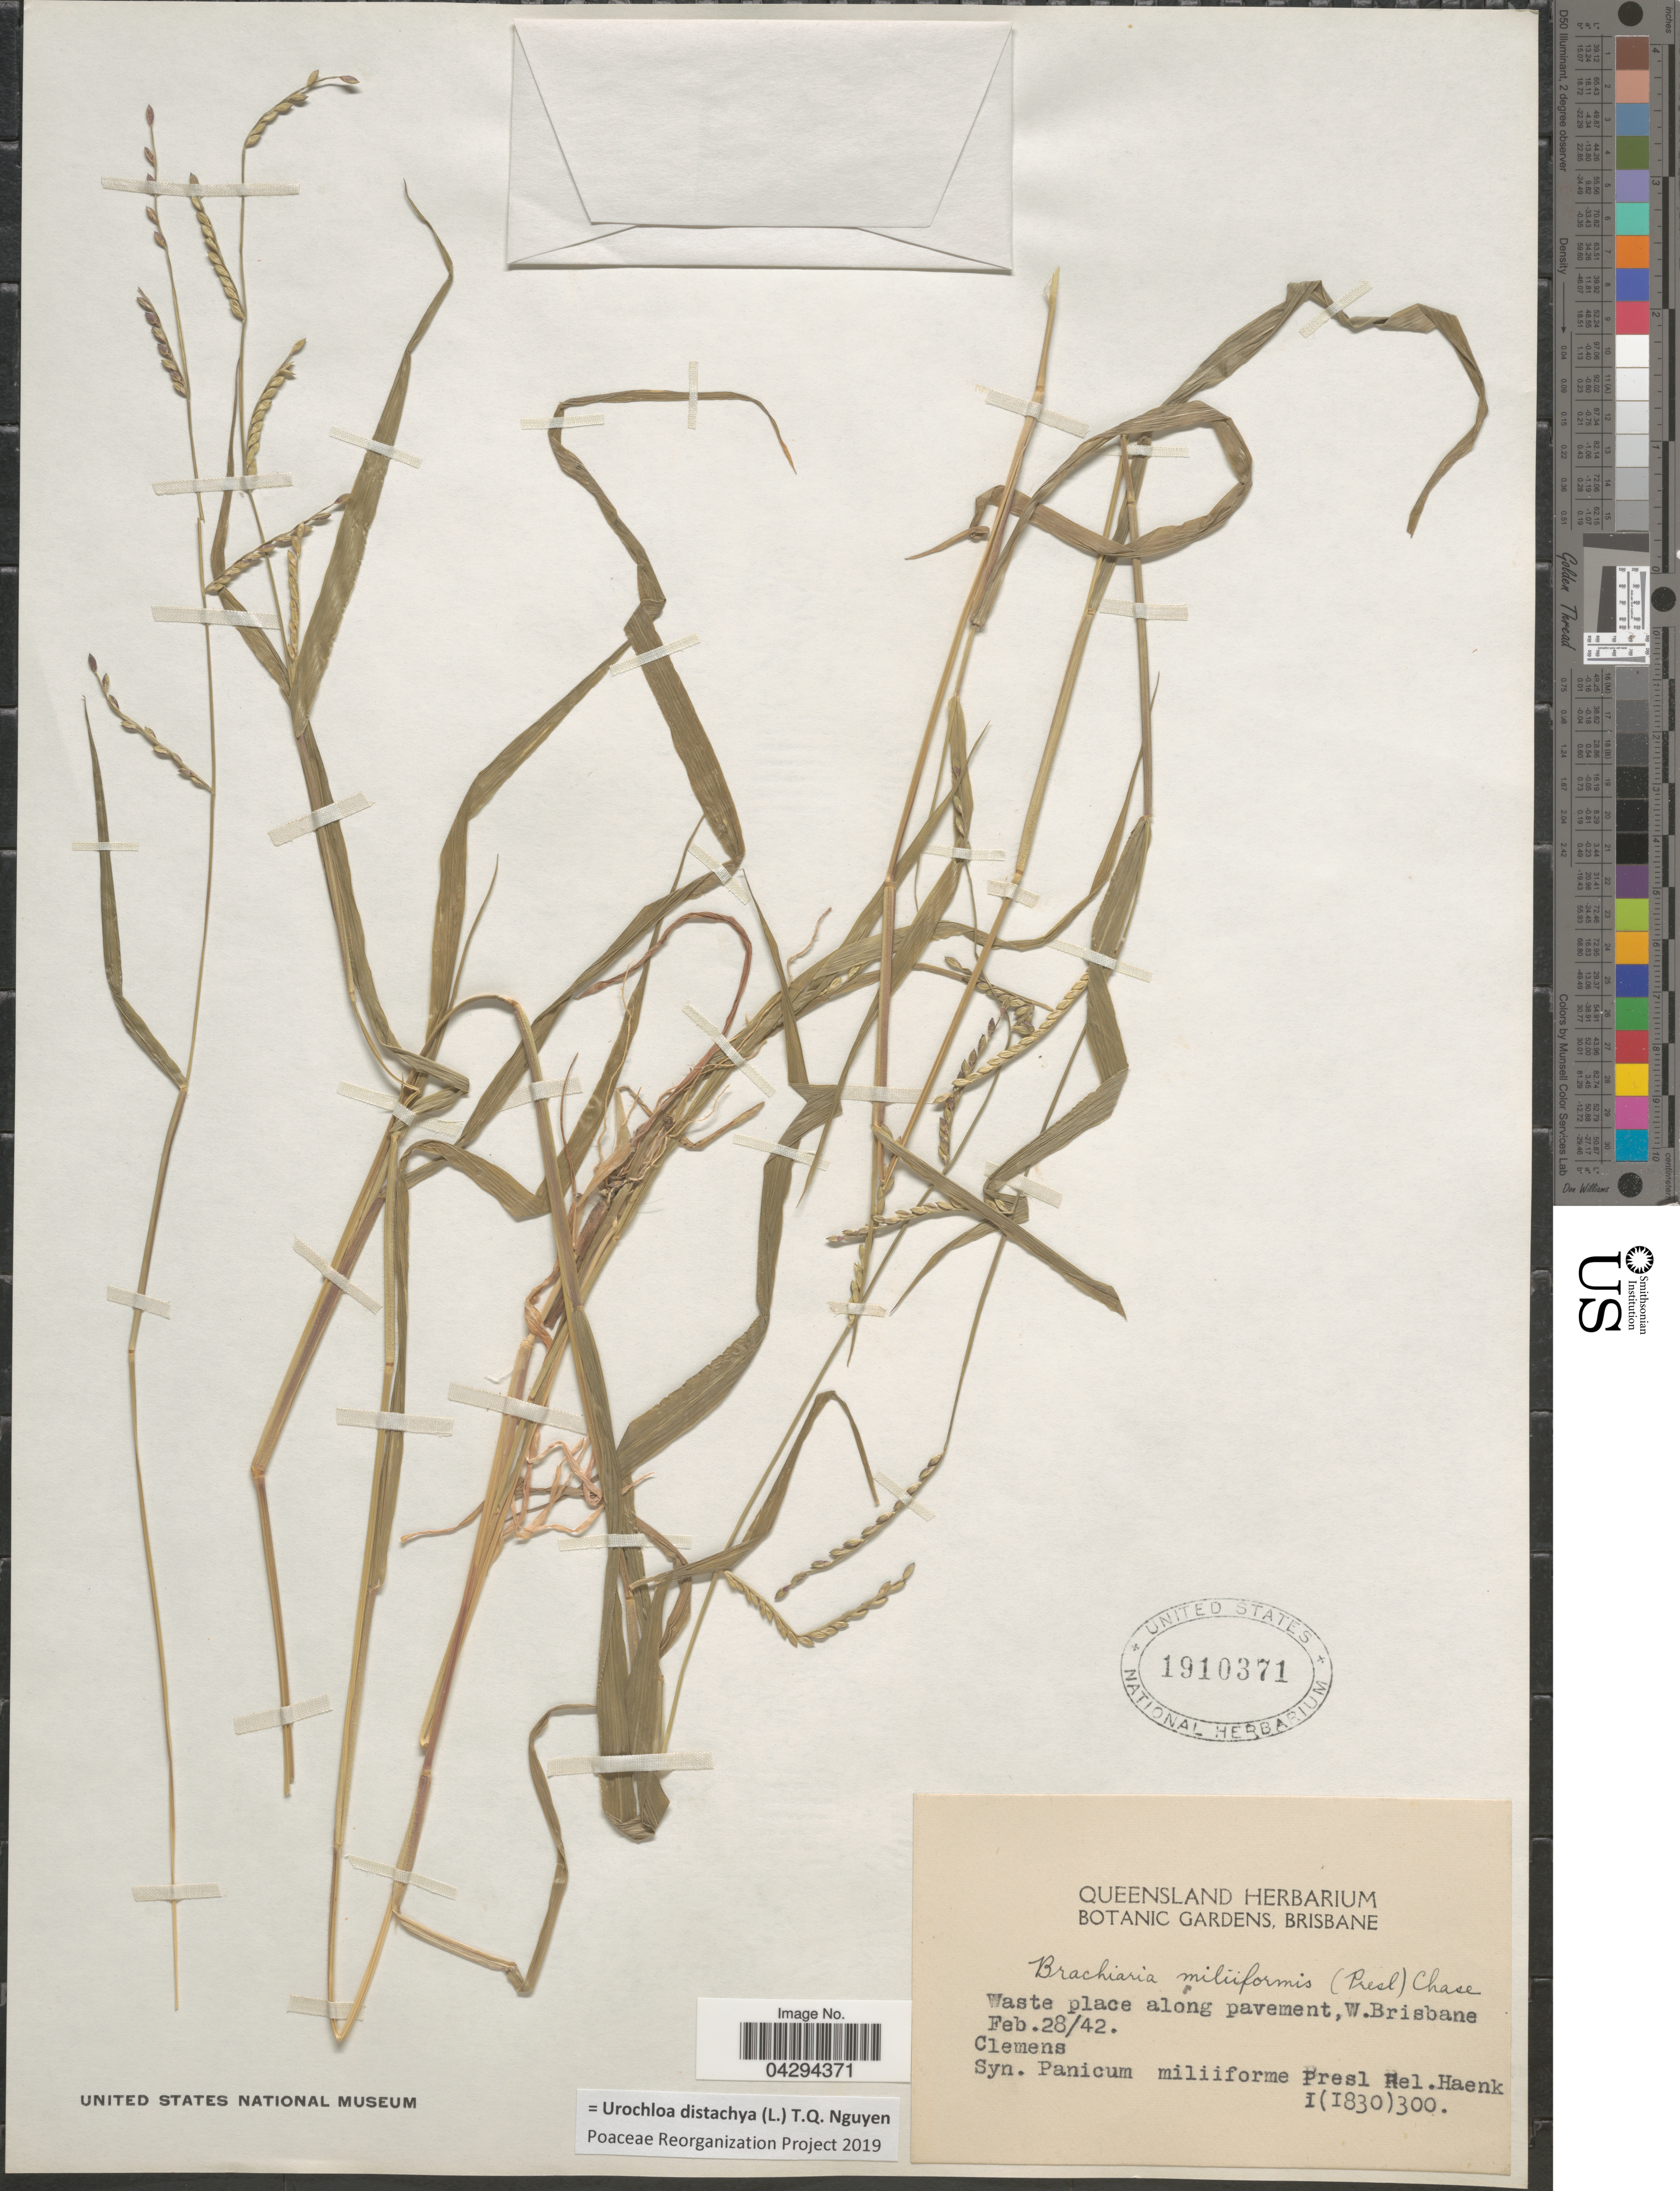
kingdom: Plantae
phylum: Tracheophyta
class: Liliopsida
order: Poales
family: Poaceae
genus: Urochloa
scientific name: Urochloa distachya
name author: (L.) T.Q. Nguyen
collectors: -. Clemens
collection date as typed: Transcribed d/m/y: 28/2/42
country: Australia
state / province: Queensland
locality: Waste place along pavement, W. Brisbane.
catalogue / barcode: US 1910371